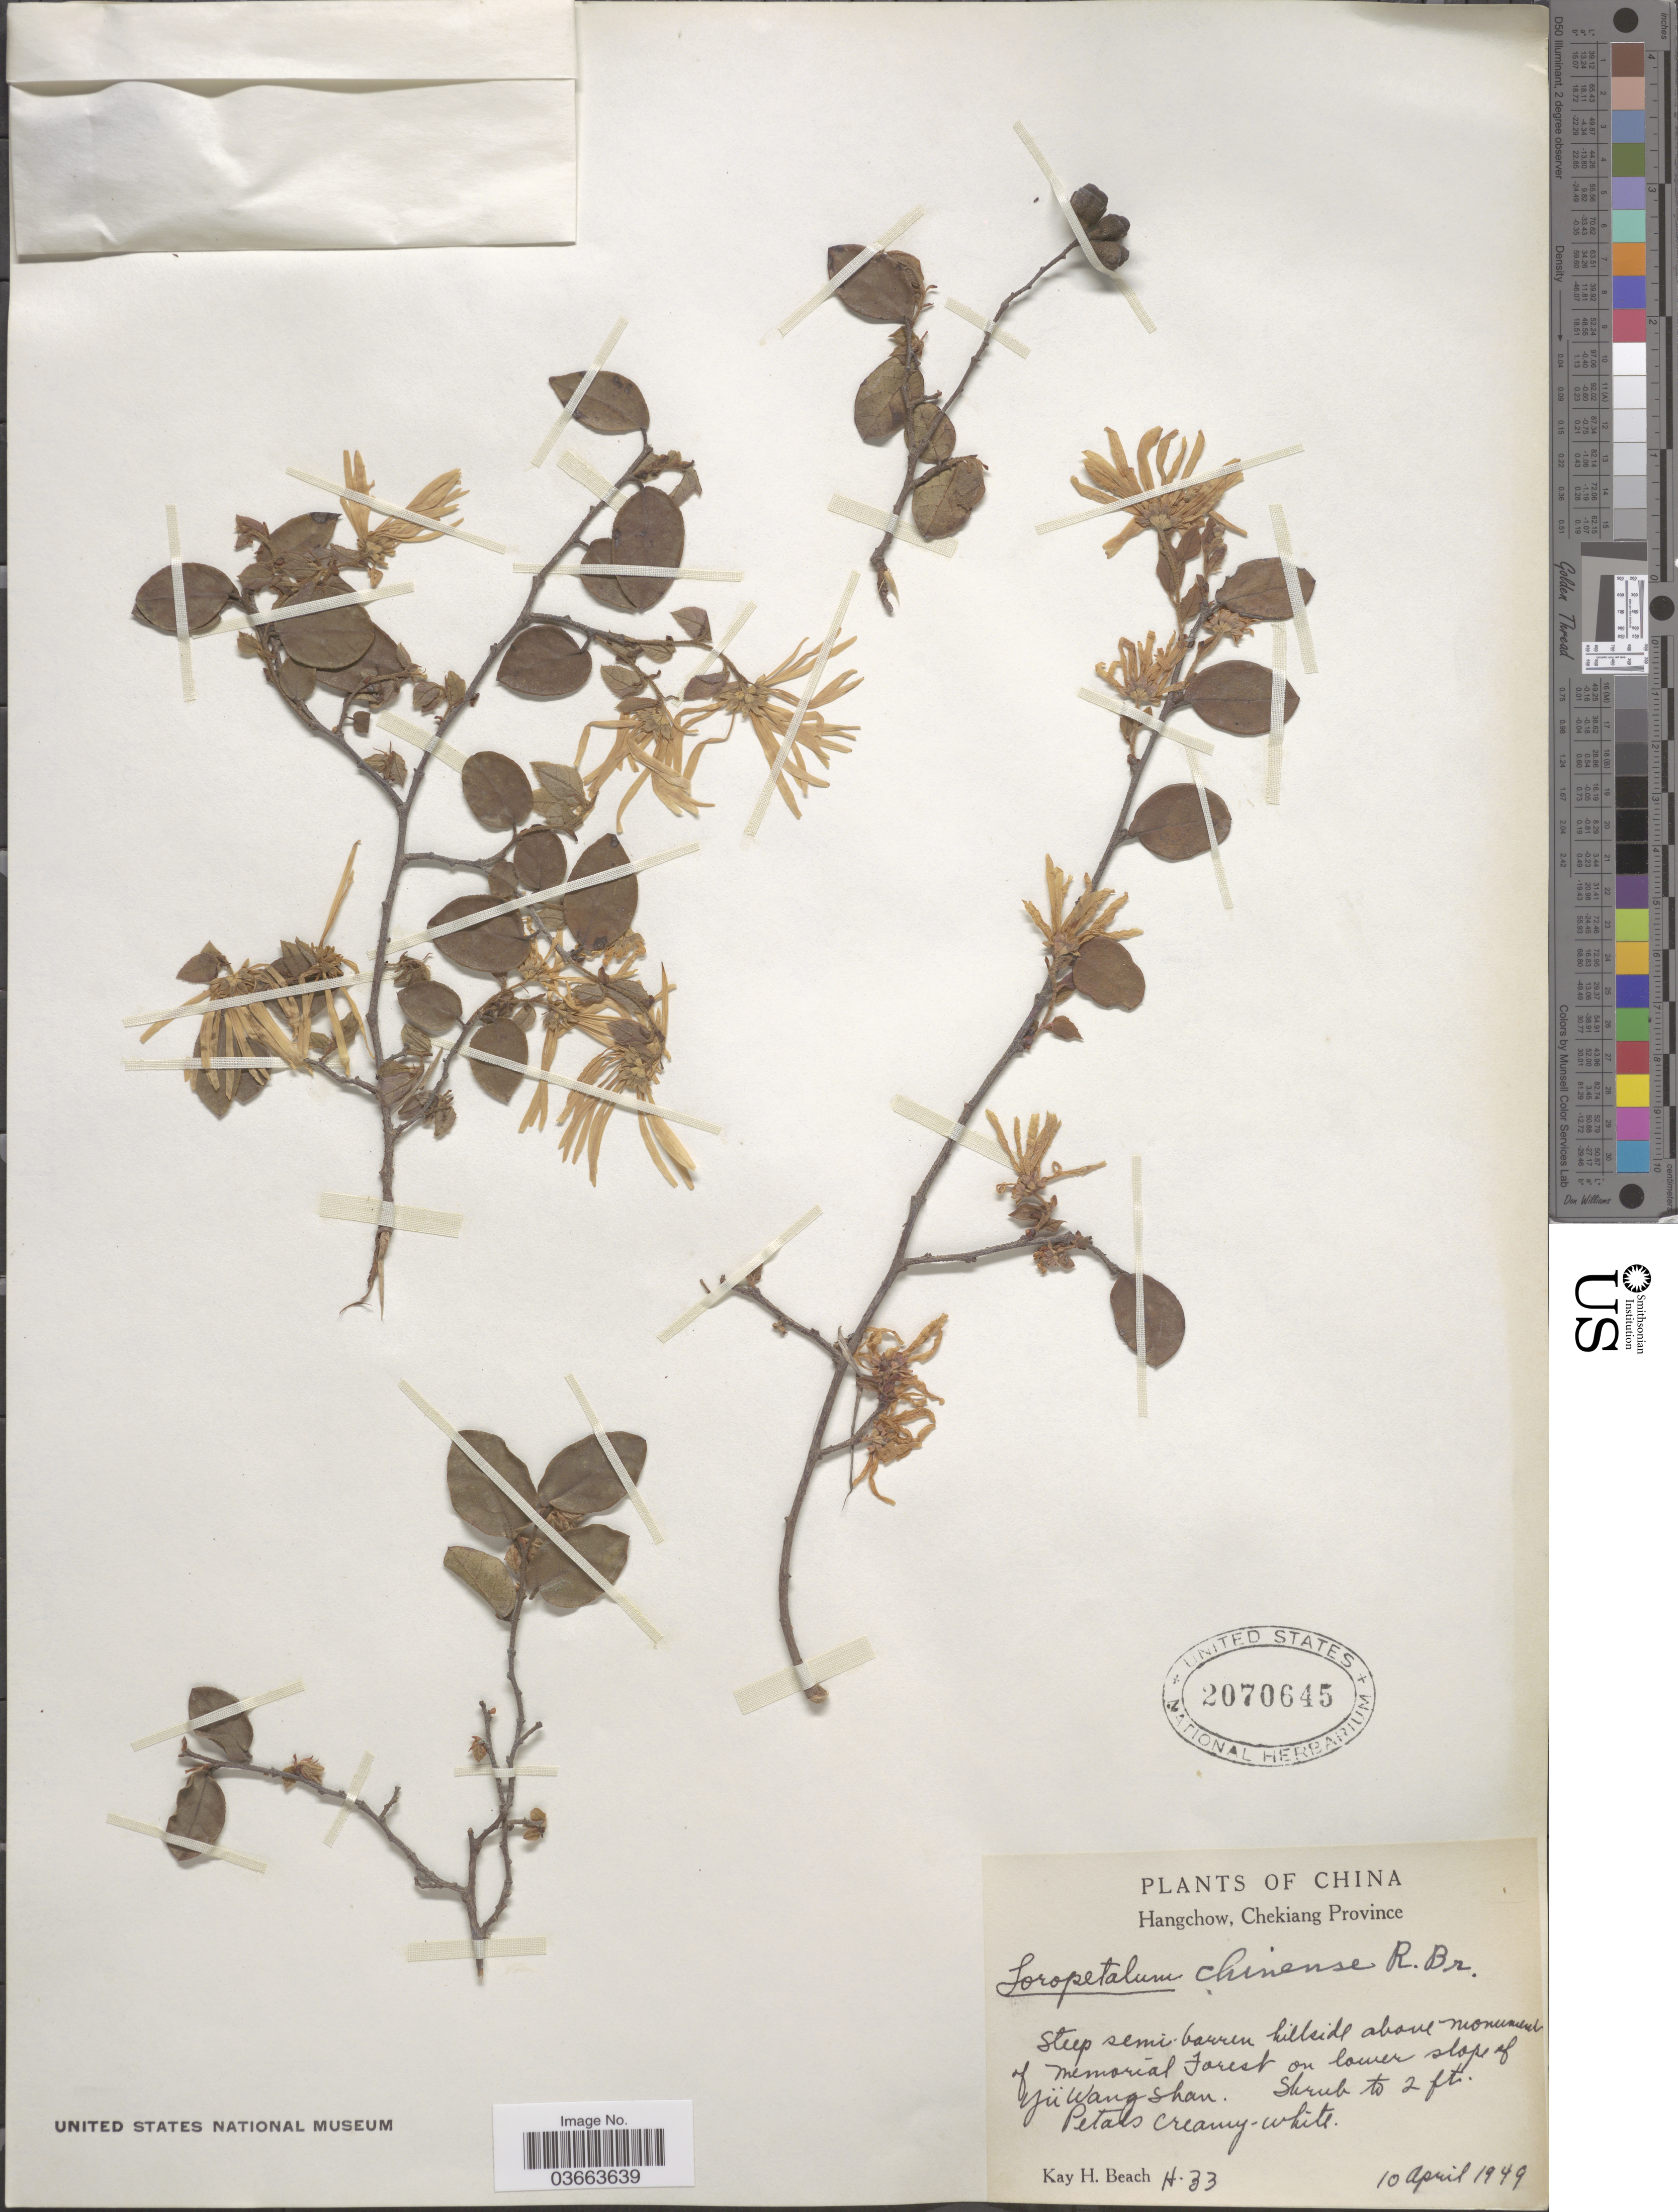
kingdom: Plantae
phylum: Tracheophyta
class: Magnoliopsida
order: Saxifragales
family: Hamamelidaceae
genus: Loropetalum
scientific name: Loropetalum chinense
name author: (R. Br.) Oliv.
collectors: K. H. Beach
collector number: H33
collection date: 1949-04-10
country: China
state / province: Zhejiang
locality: Hangchow, Chekiang Province. Steep semi-barren hillside above monument of Memorial Forest on lower slope of Yü Wang Shan.*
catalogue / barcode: US 2070645